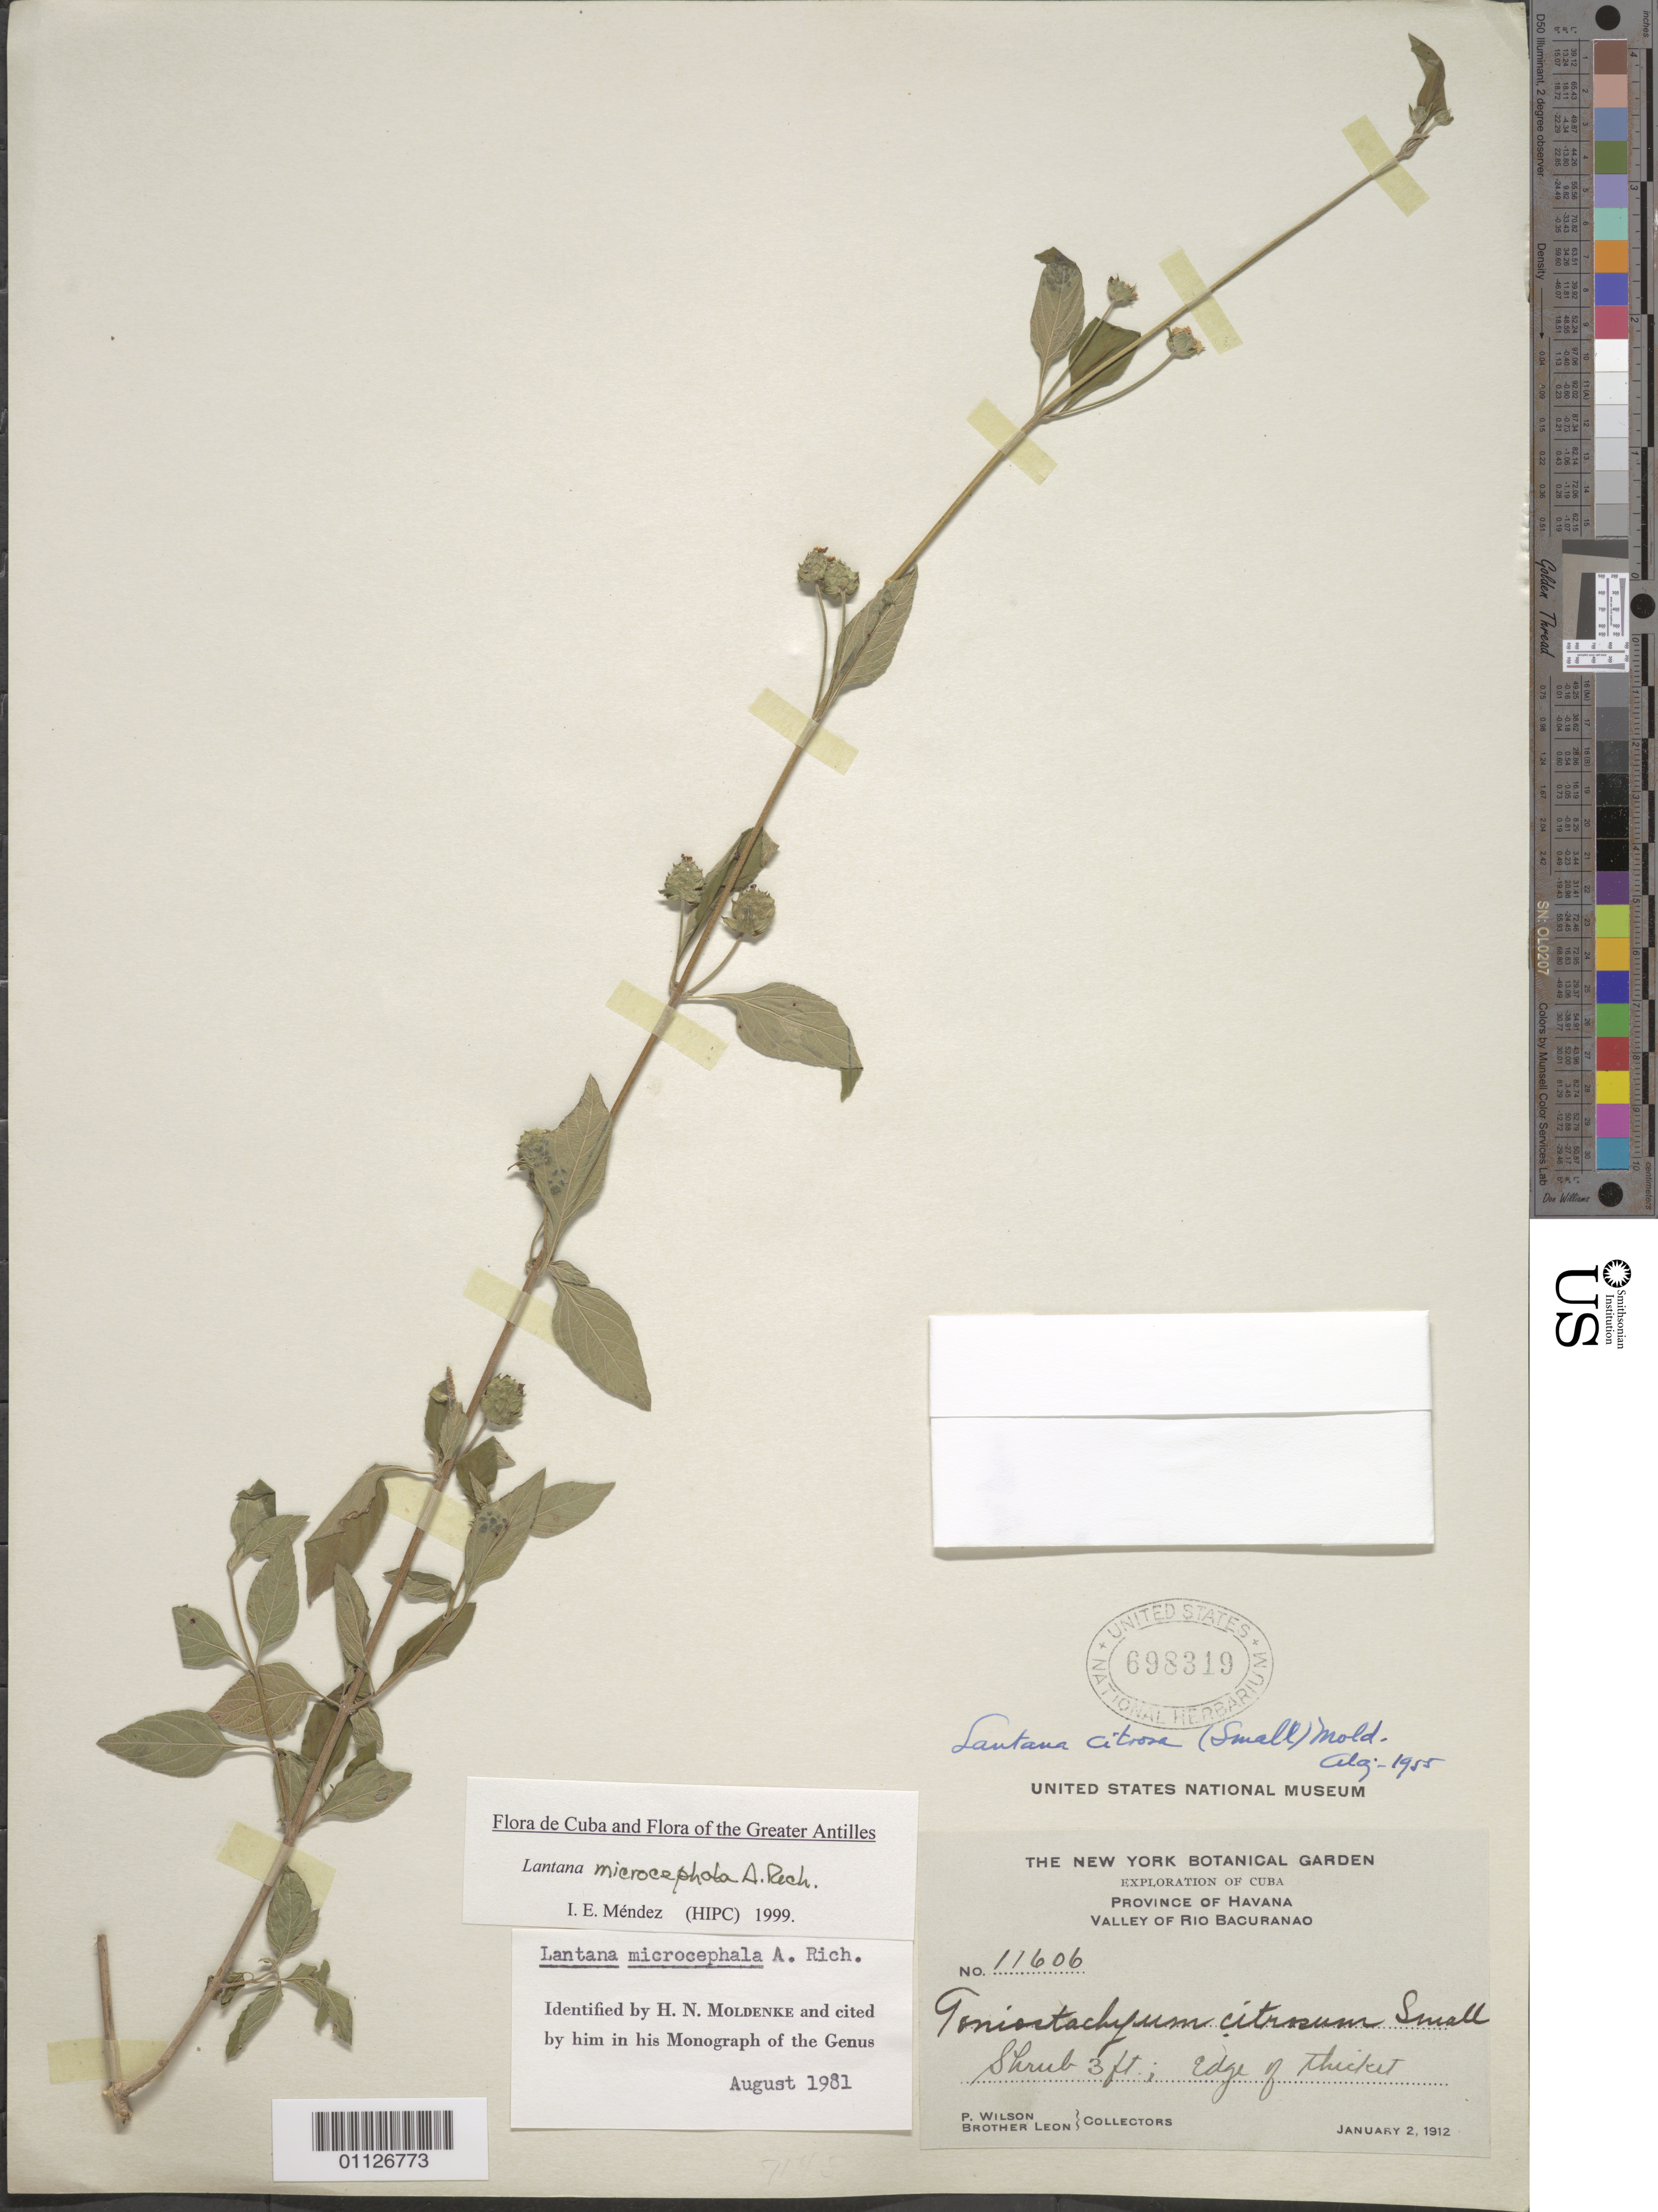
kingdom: Plantae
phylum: Tracheophyta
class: Magnoliopsida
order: Lamiales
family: Verbenaceae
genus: Lantana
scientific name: Lantana microcephala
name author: A. Rich.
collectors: P. Wilson & Bro. León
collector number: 11606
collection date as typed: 02 Jan 1912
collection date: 1912-01-02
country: Cuba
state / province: La Habana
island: Cuba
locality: Valley of Rio Bacuranao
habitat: edge of thicket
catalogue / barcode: US 698319